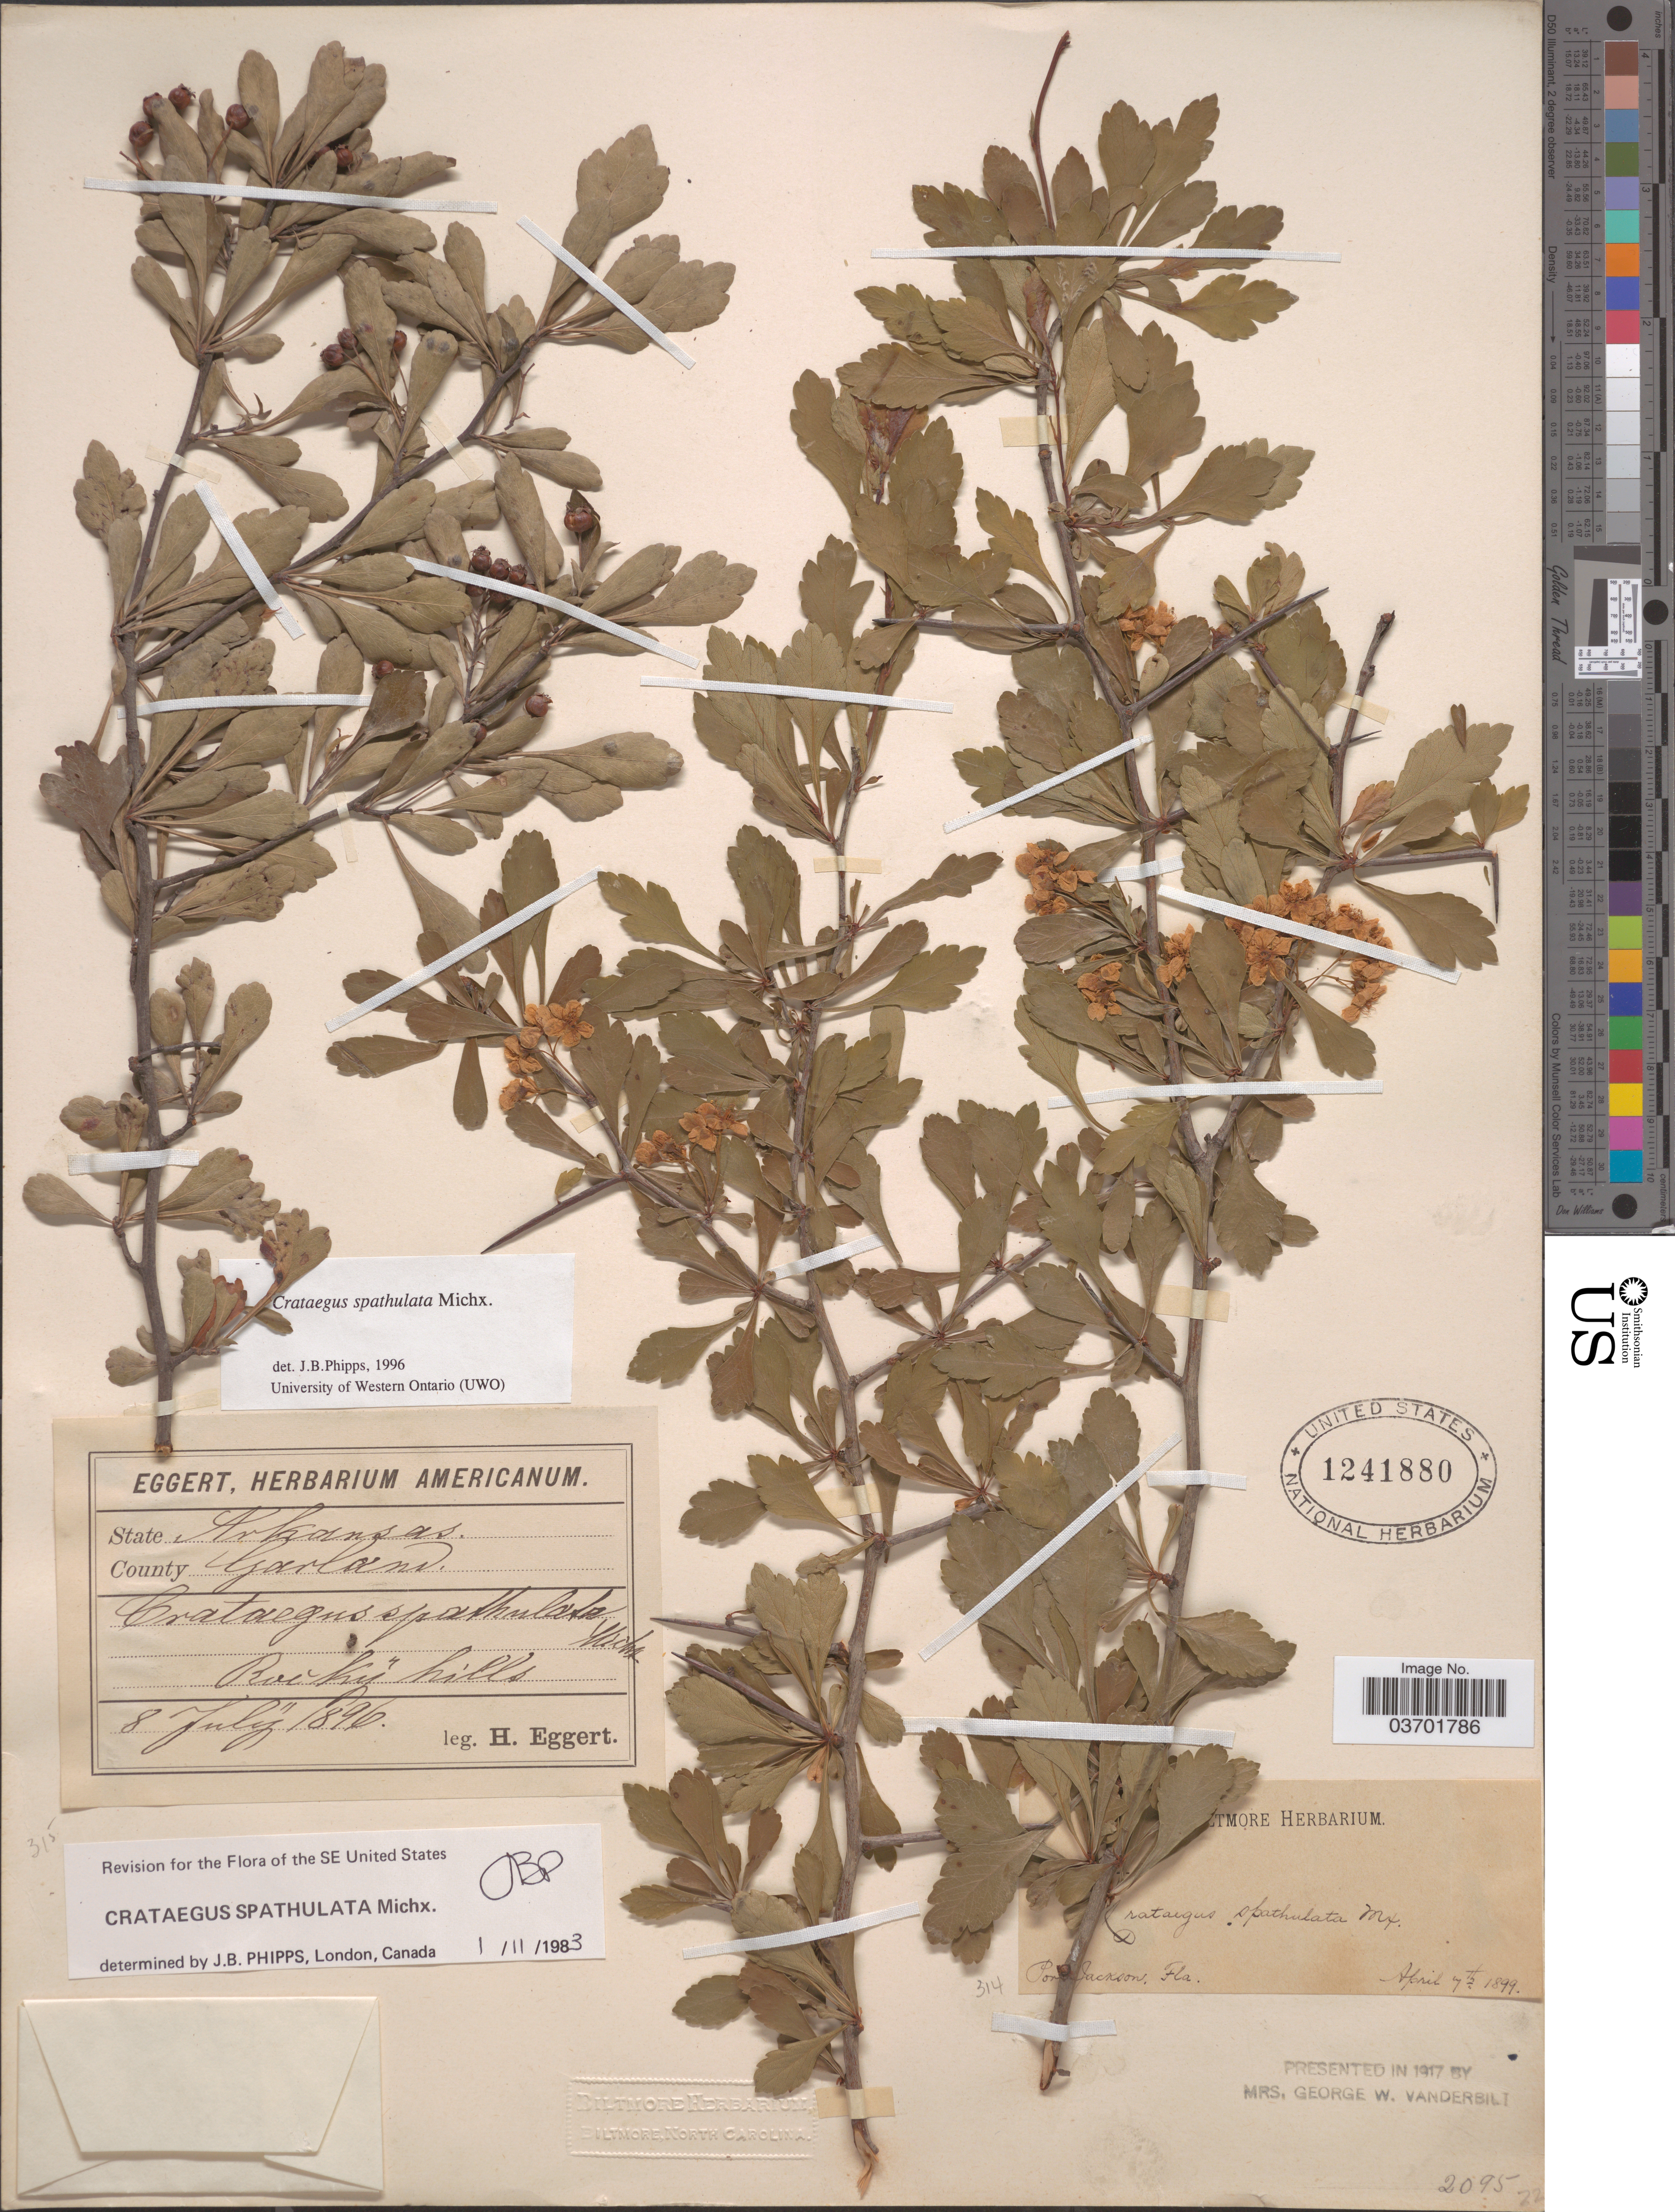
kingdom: Plantae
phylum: Tracheophyta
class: Magnoliopsida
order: Rosales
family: Rosaceae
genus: Crataegus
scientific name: Crataegus spathulata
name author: Michx.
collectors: ex herb. Biltmore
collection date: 1899-04-07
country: United States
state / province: Florida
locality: Port Jackson.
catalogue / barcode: US 1241880-2